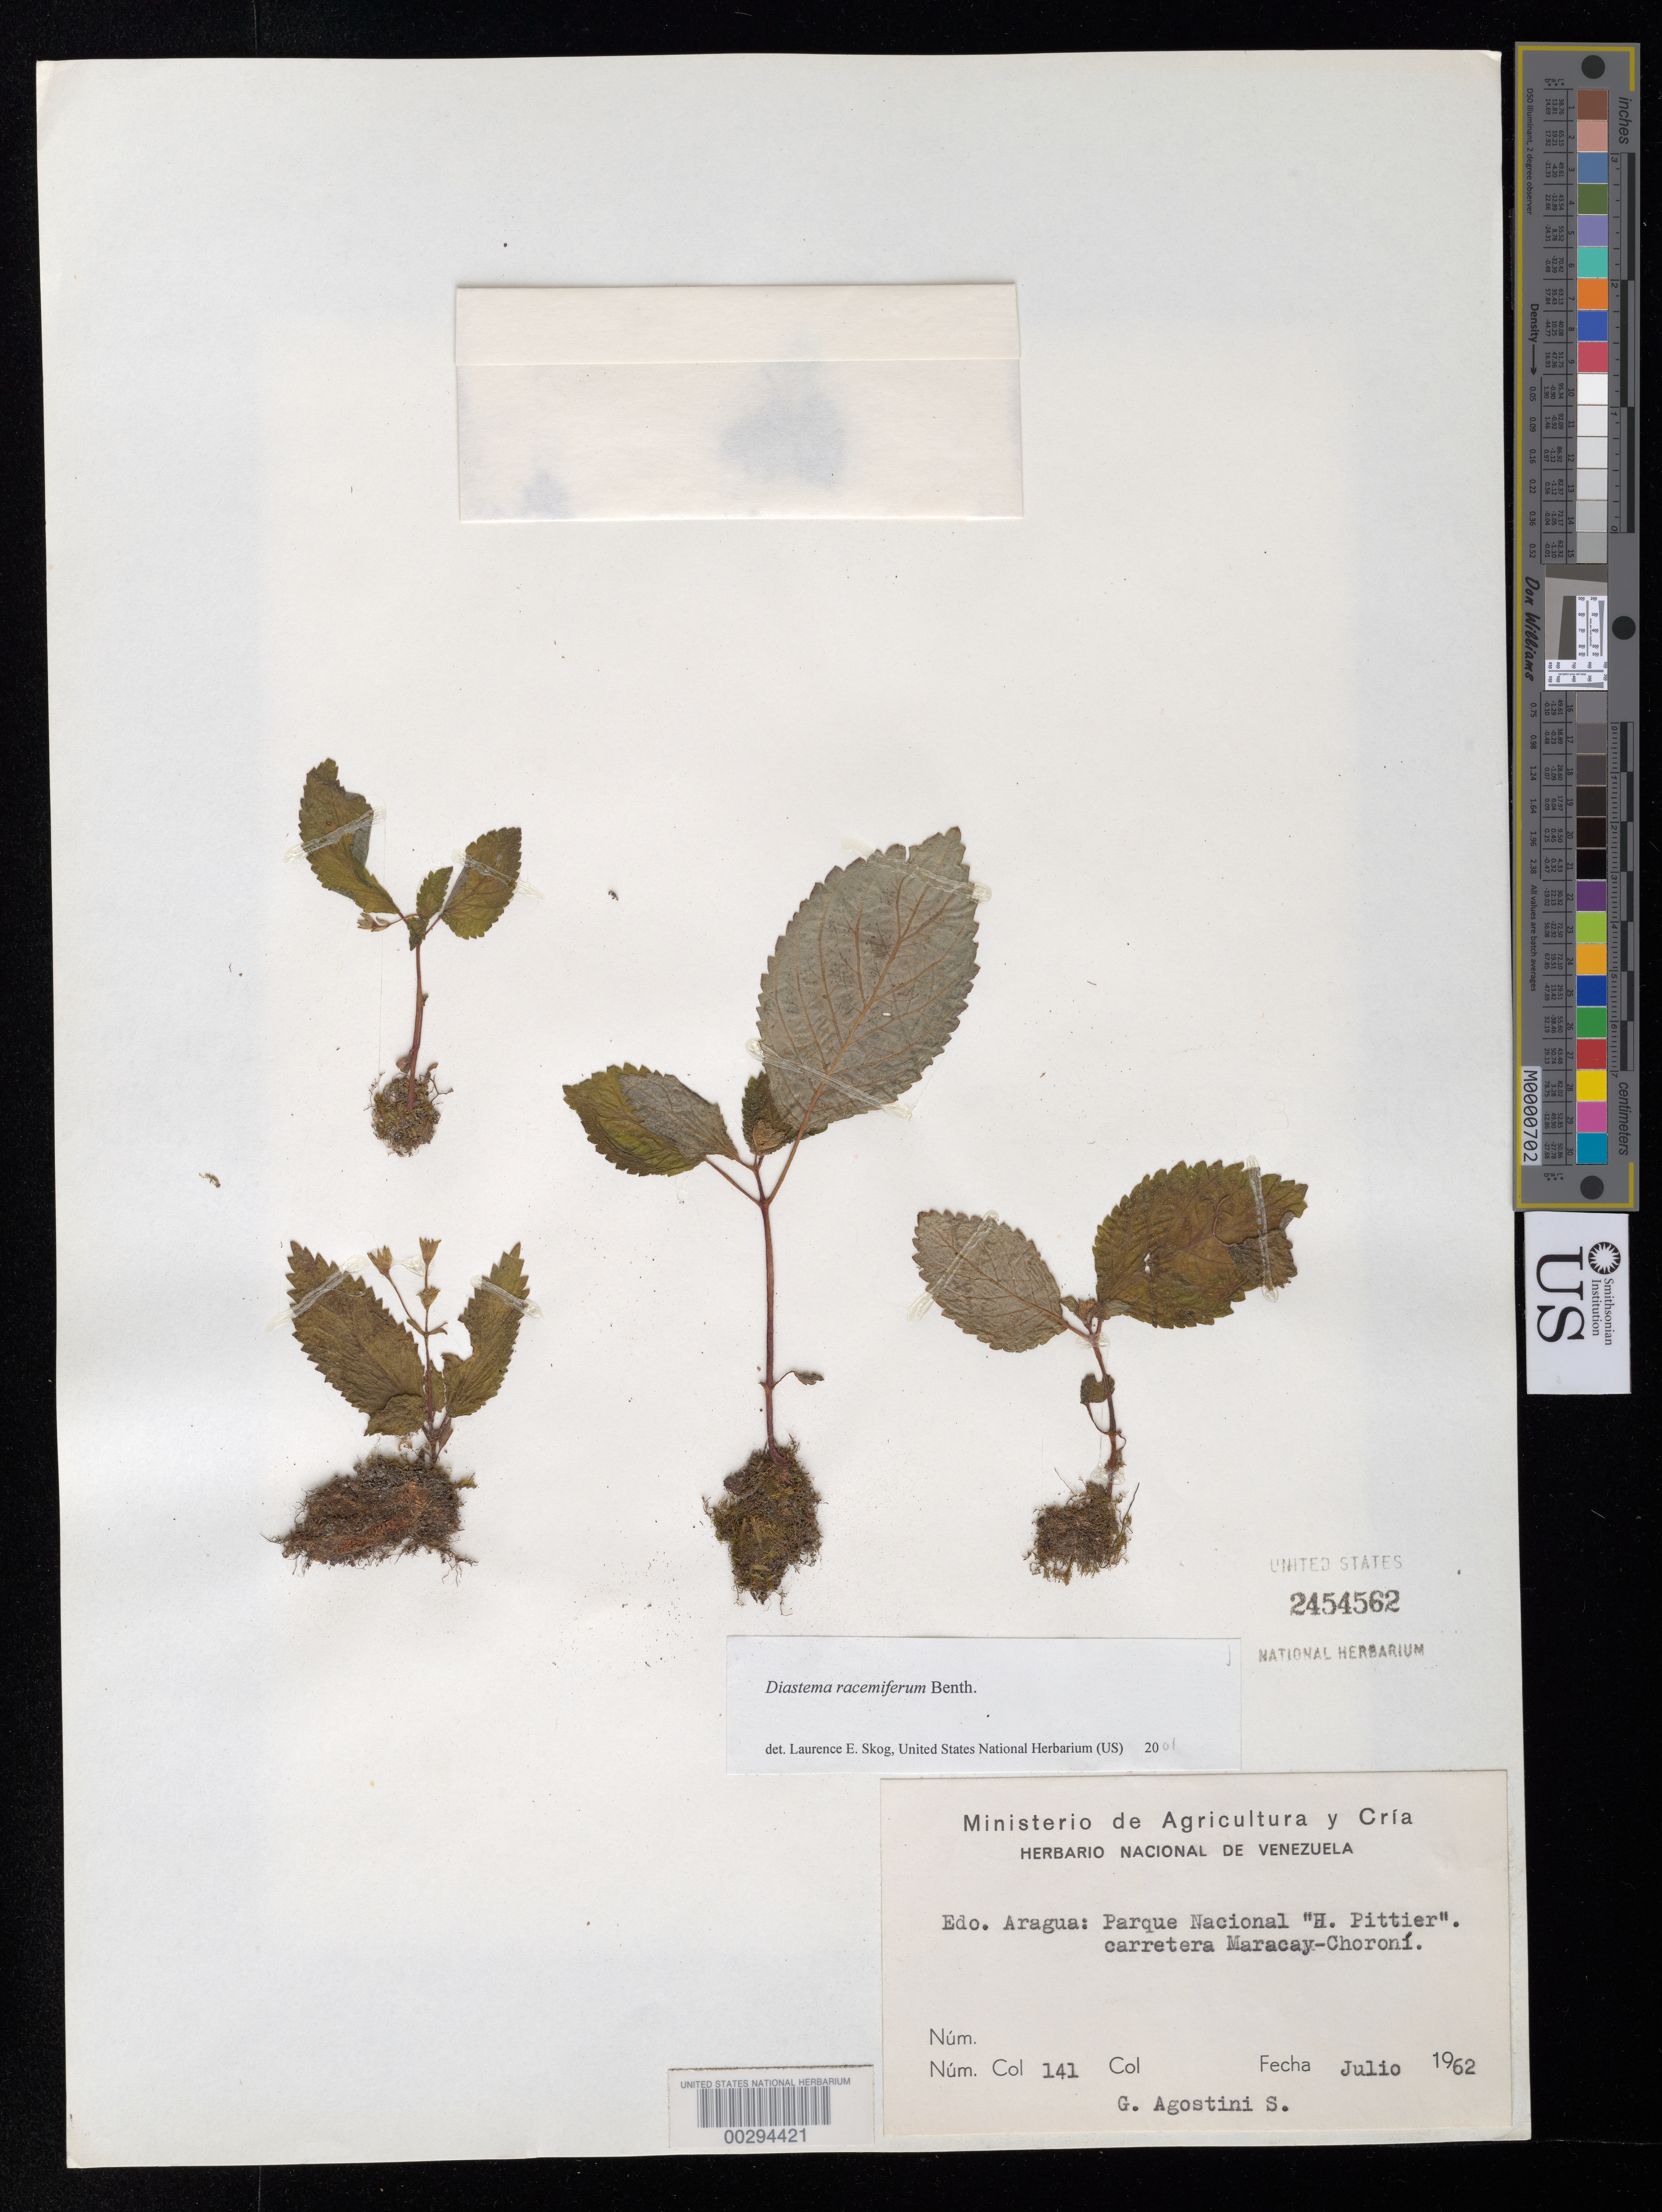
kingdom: Plantae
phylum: Tracheophyta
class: Magnoliopsida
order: Lamiales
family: Gesneriaceae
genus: Diastema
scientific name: Diastema racemiferum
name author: Benth.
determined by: Skog, Laurence E.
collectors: G. Agostini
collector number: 141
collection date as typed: Jul 1962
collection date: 1962-07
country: Venezuela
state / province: Aragua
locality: Parque Nacional "H. Pittier", carretera Maracay-Choroní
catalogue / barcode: US 2454562